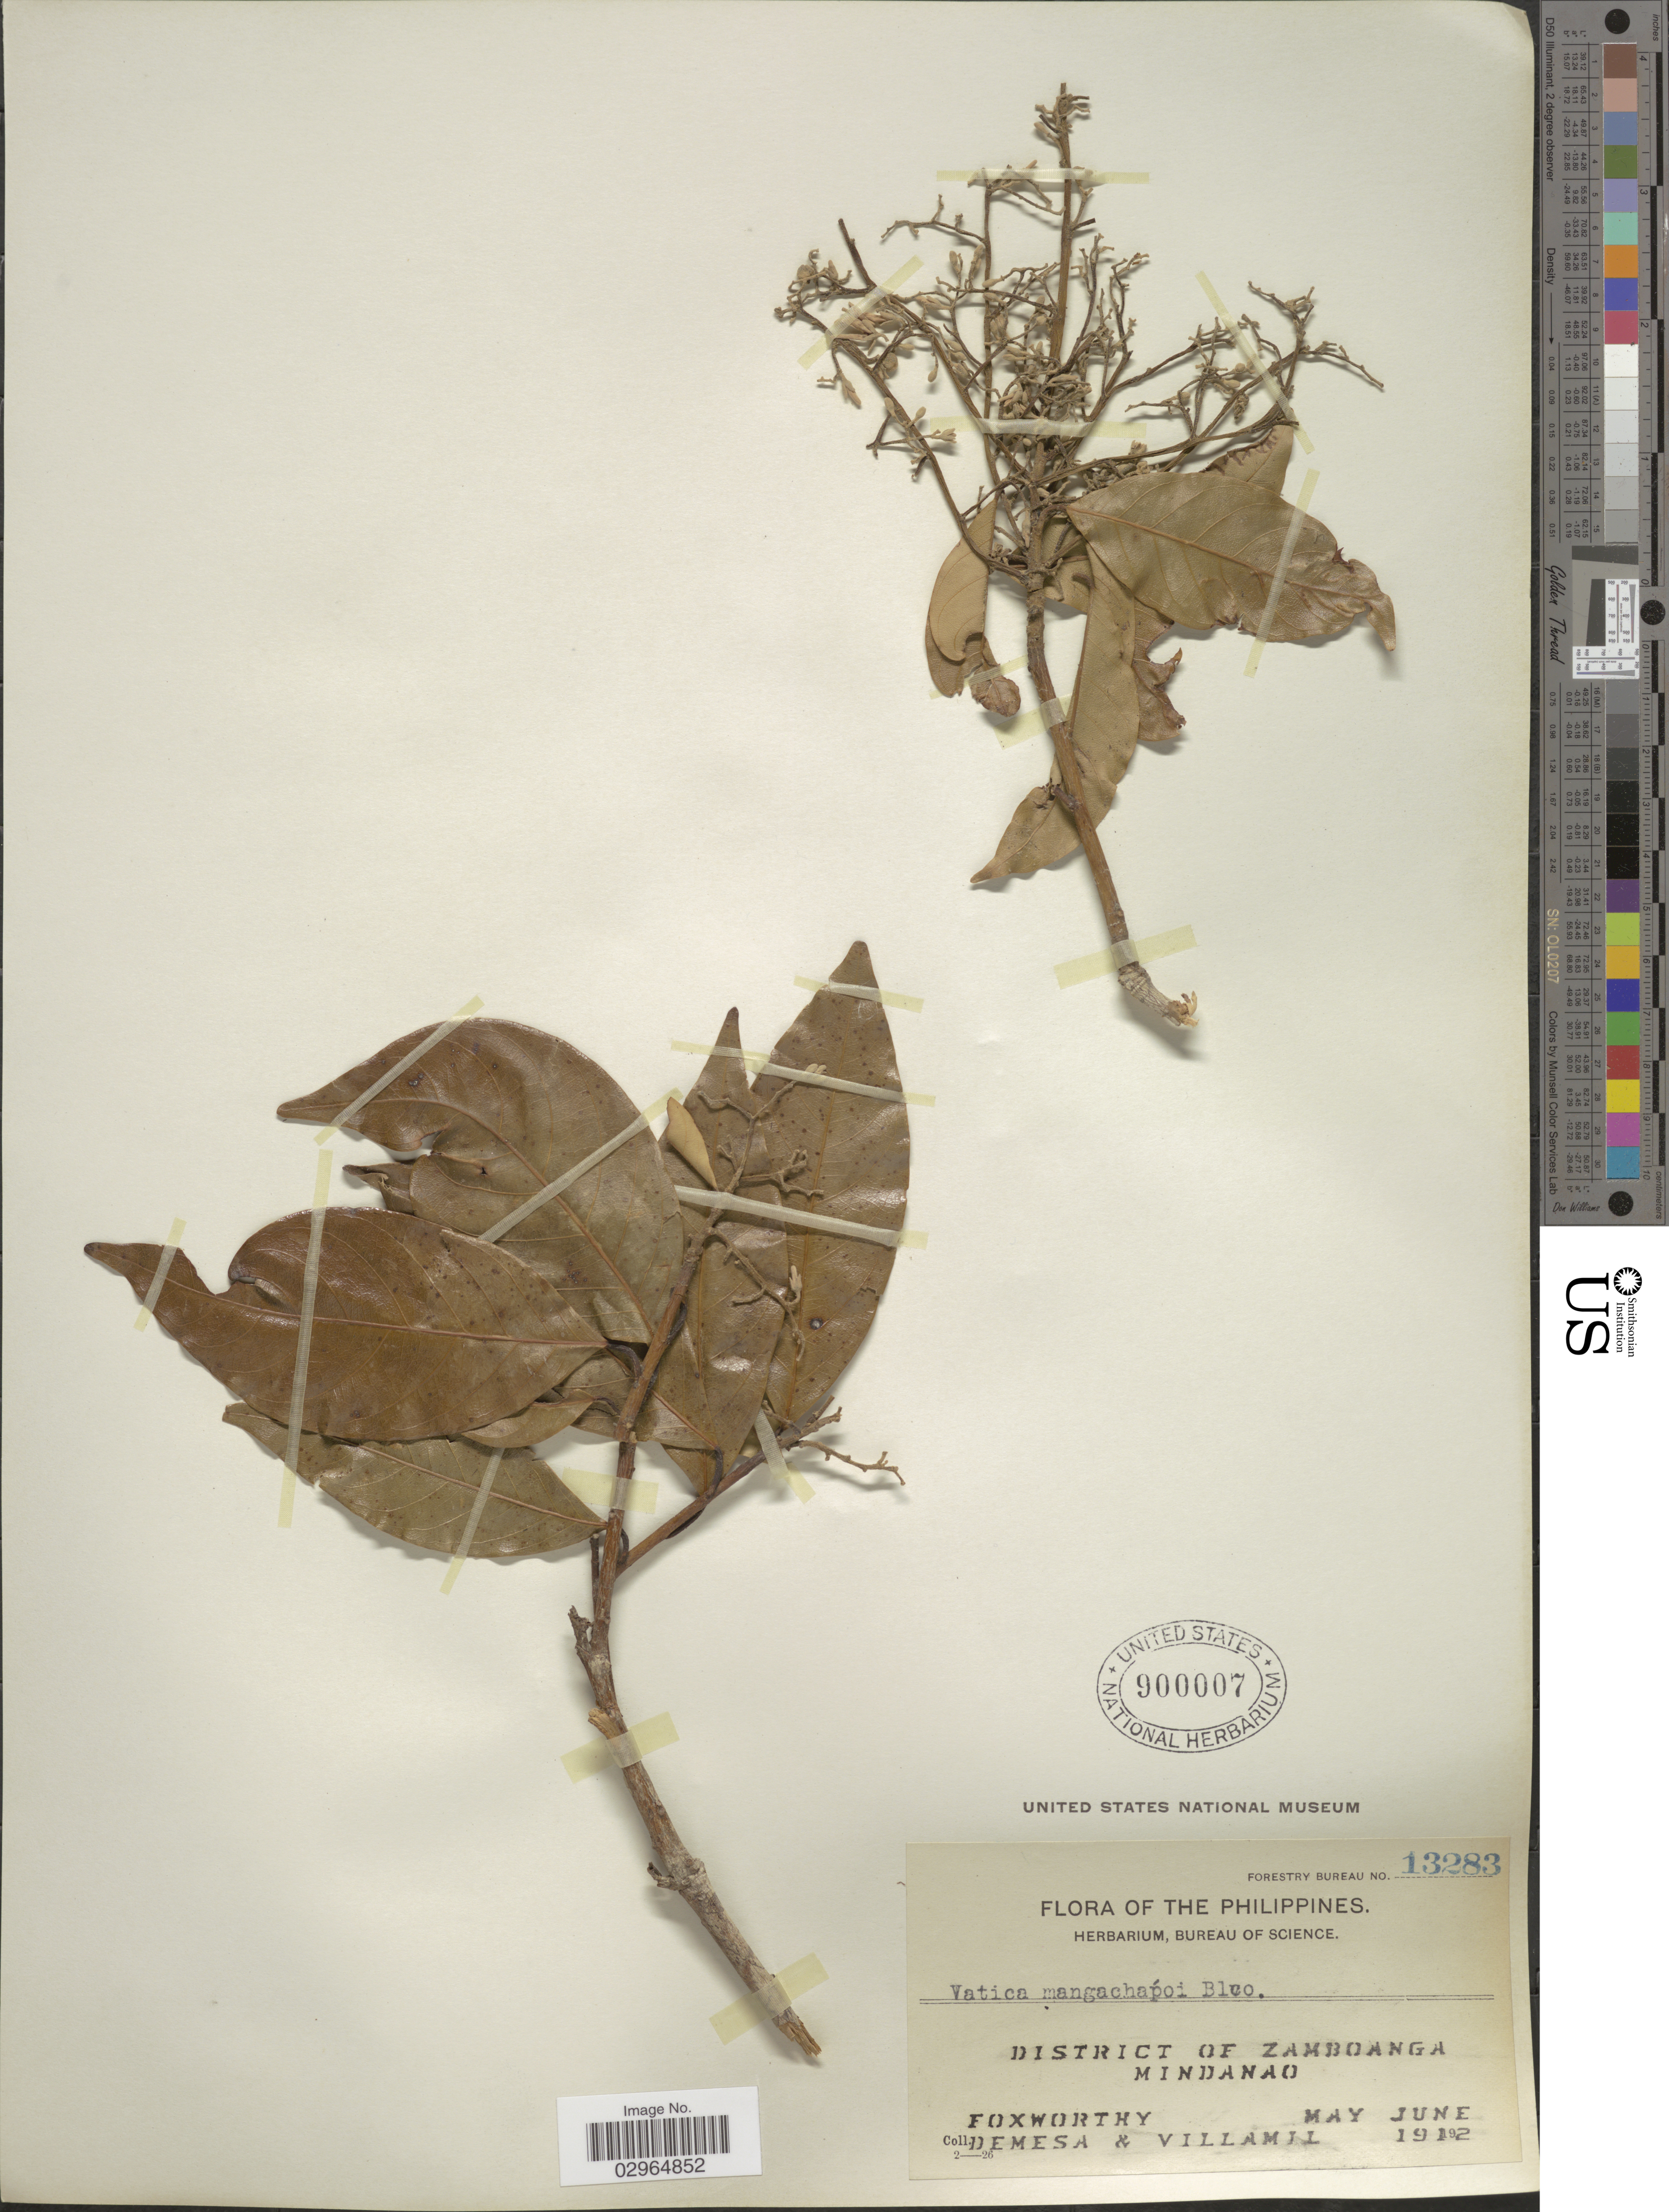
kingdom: Plantae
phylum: Tracheophyta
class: Magnoliopsida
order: Malvales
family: Dipterocarpaceae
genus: Vatica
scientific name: Vatica mangachapoi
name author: Blanco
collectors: Foxworthy, Demesa & Villamil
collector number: Forestry Bureau 13283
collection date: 1912-05/1912-06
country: Philippines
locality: District of Zamboanga. Mindanao.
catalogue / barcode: US 900007